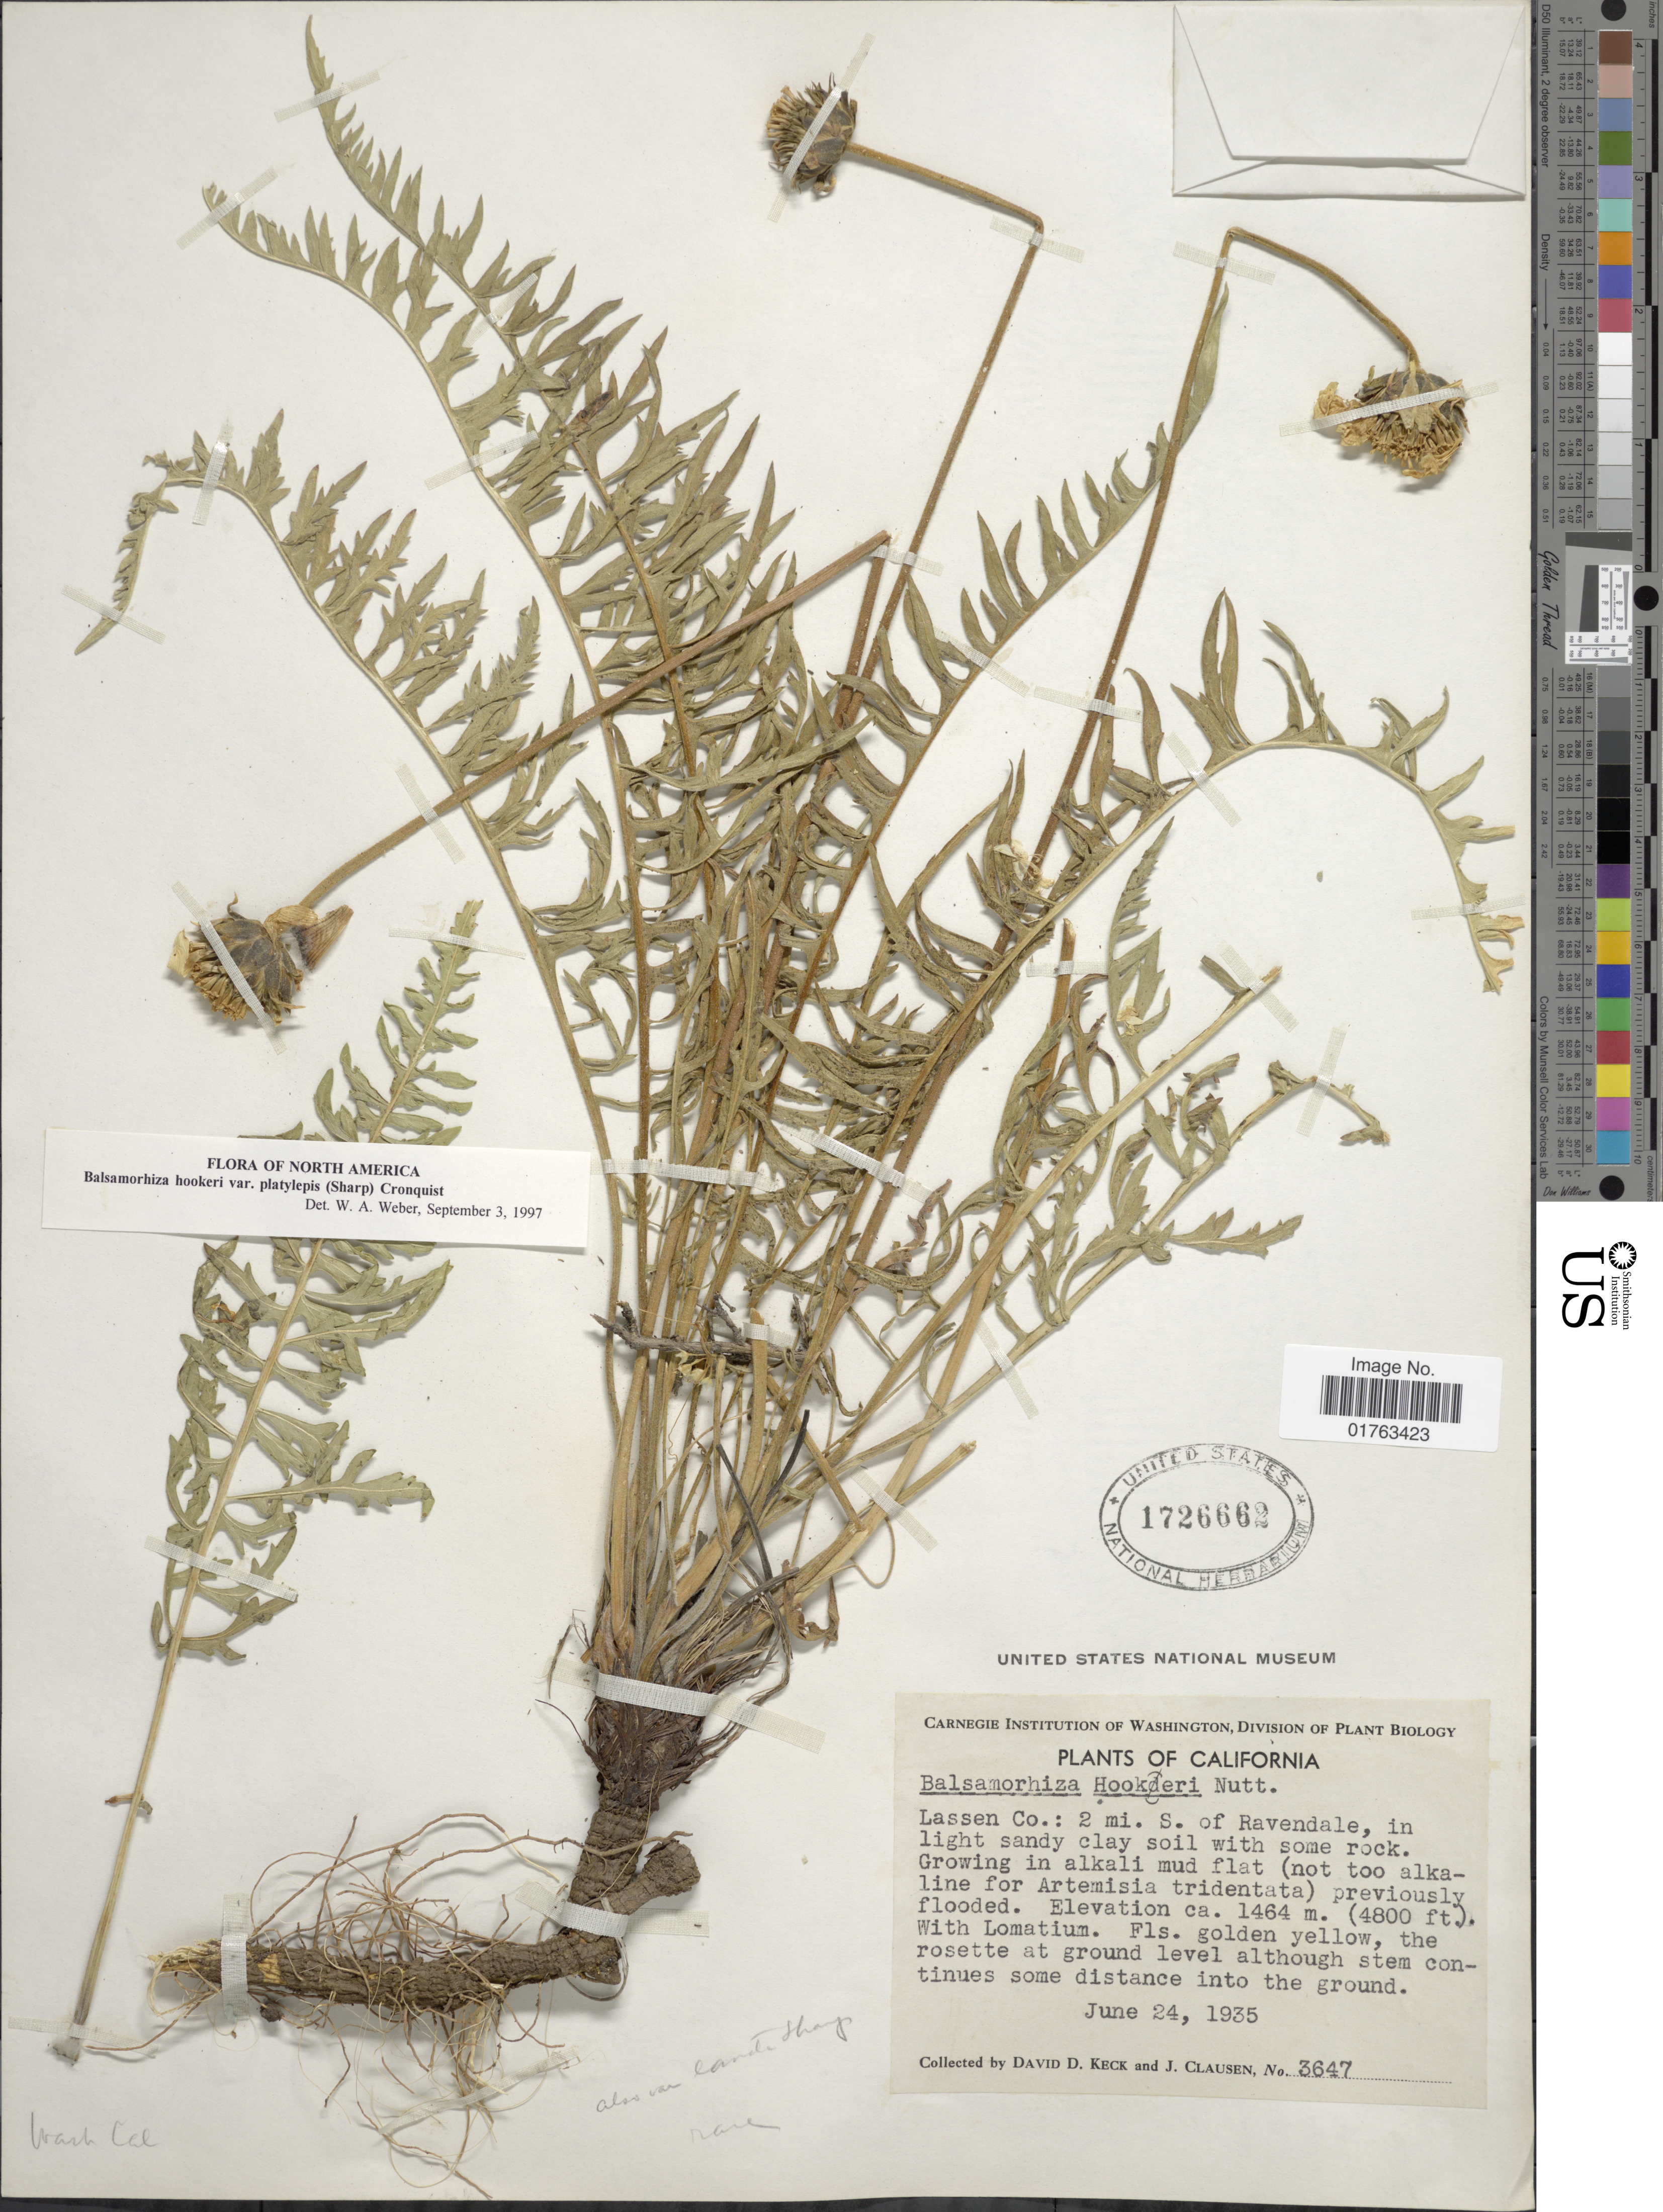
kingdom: Plantae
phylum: Tracheophyta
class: Magnoliopsida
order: Asterales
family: Asteraceae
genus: Balsamorhiza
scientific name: Balsamorhiza hookeri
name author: Nutt.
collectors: D. D. Keck & J. Clausen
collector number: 3647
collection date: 1935-06-24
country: United States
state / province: California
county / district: Lassen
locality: Lassen Co.: 2 mi. S. of Ravendale, in light sandy clay soil with some rock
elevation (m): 1464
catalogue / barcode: US 1726662